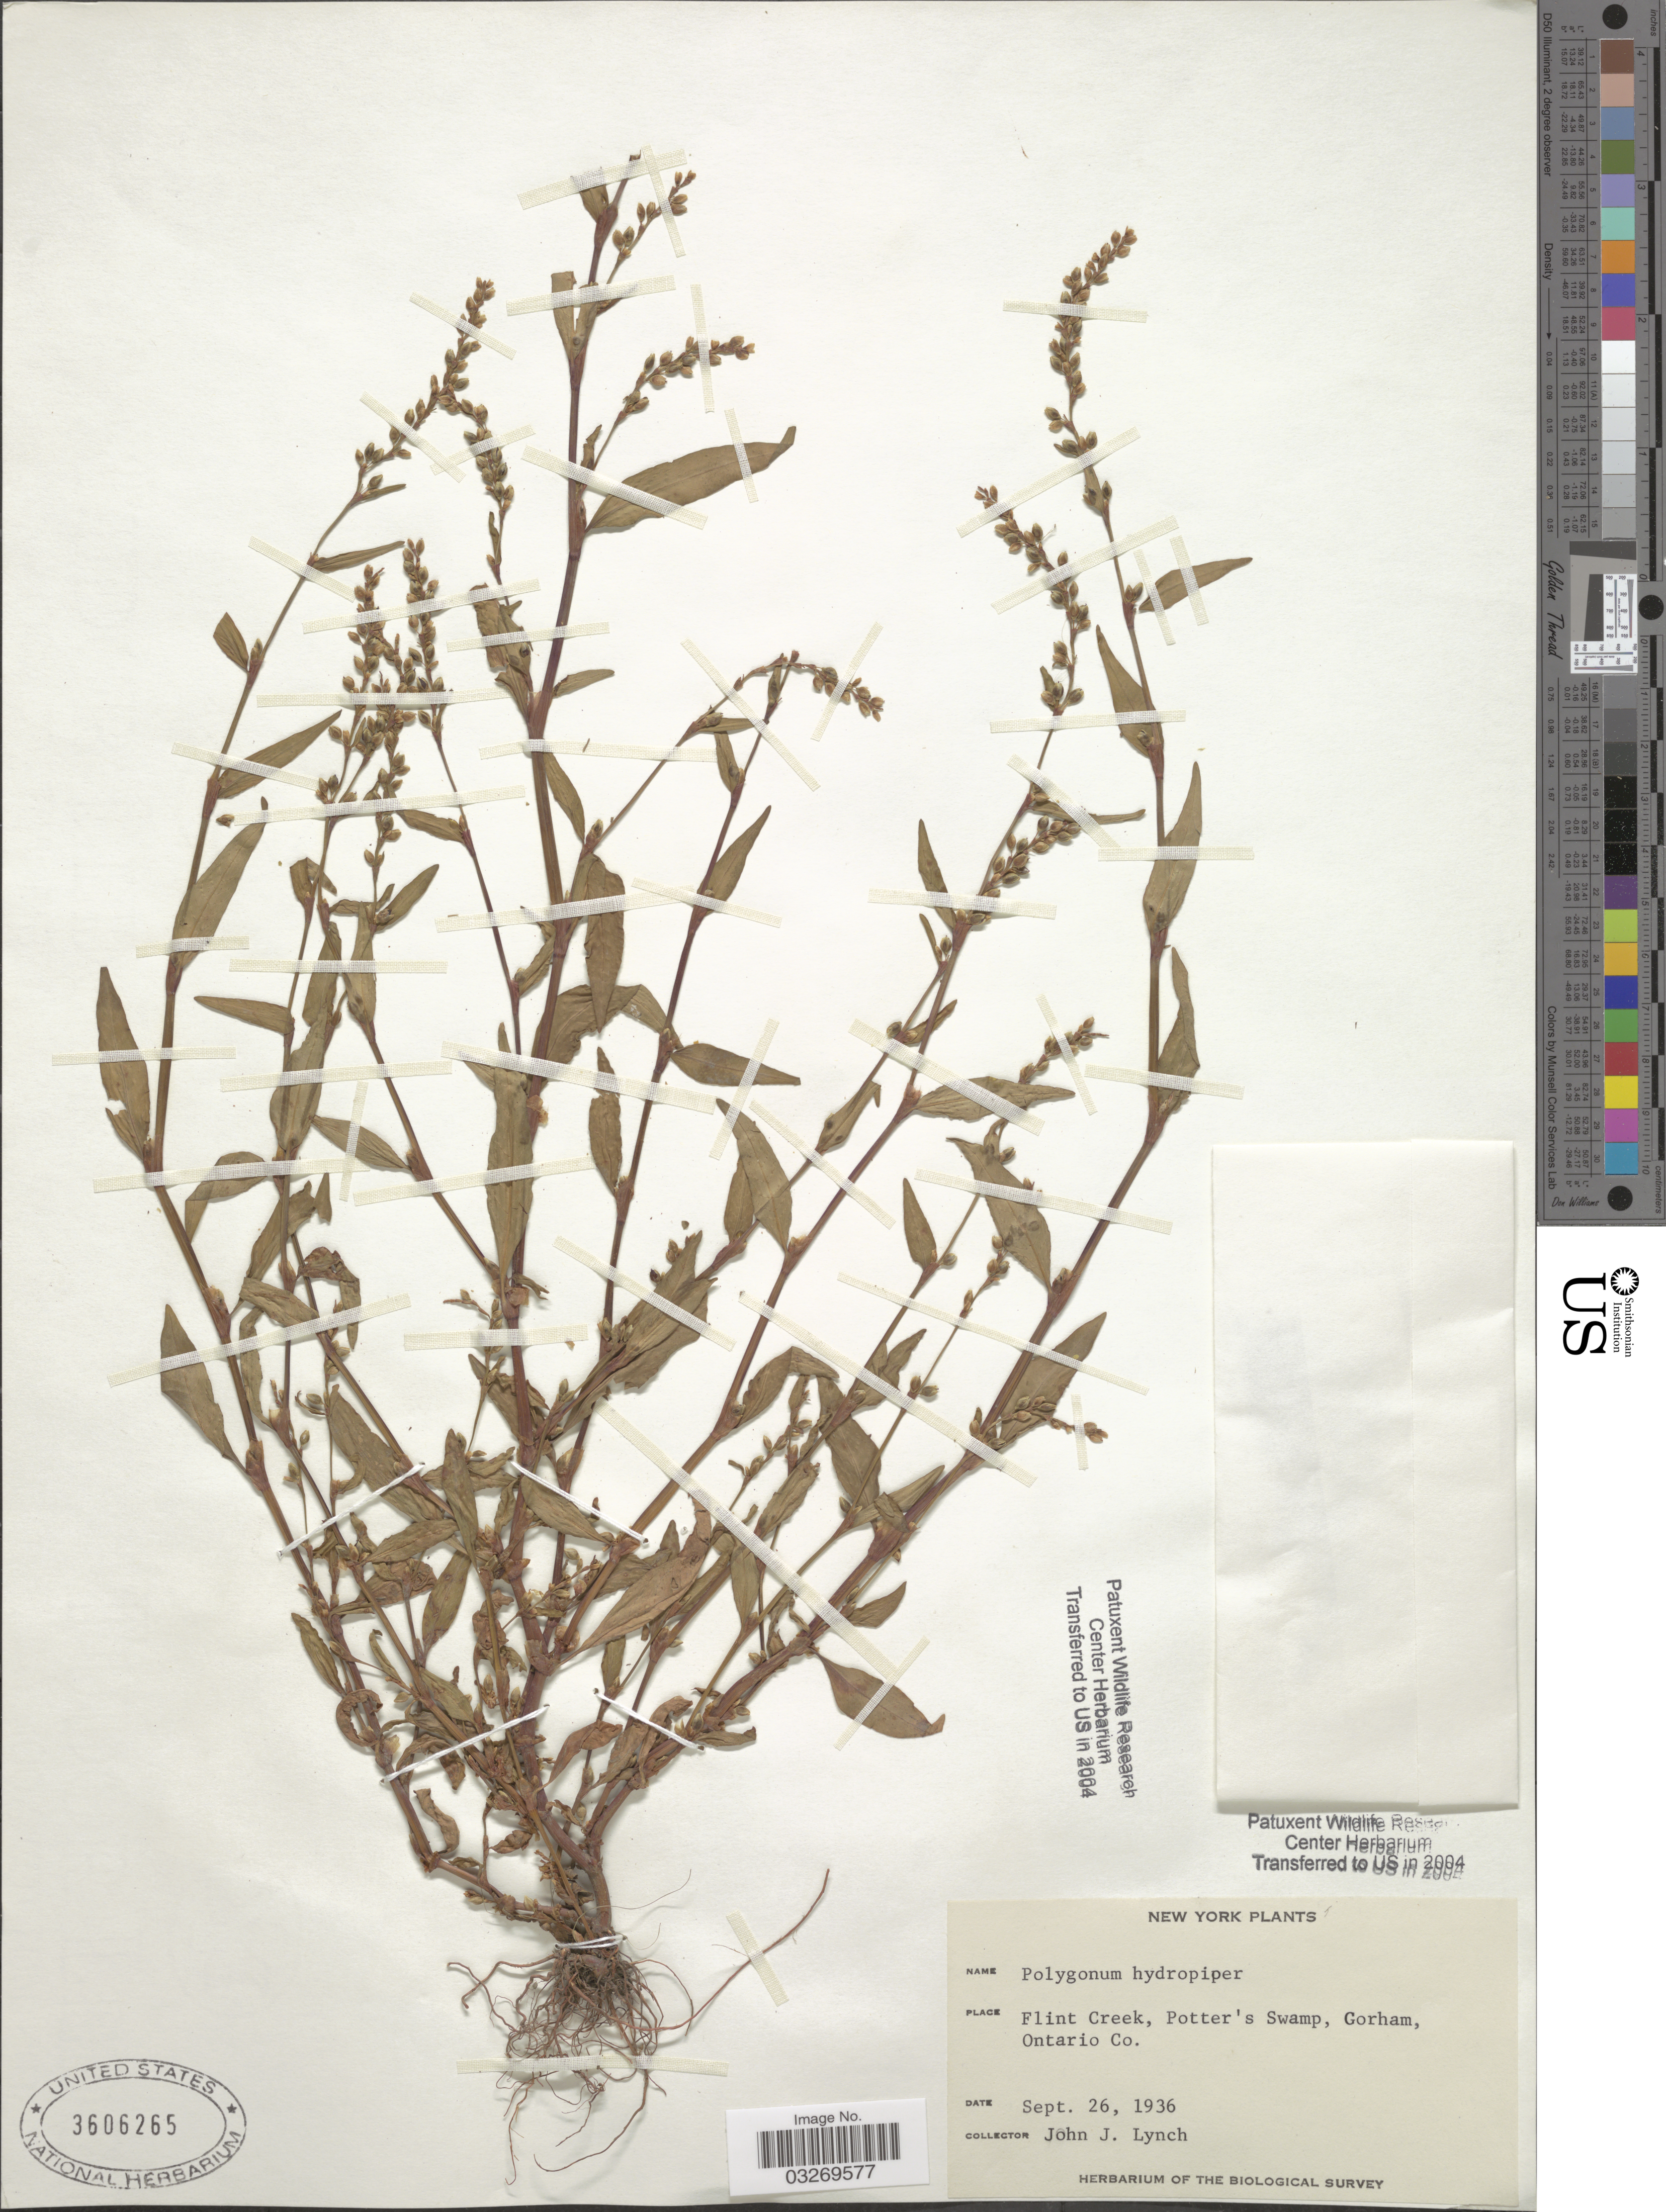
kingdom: Plantae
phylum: Tracheophyta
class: Magnoliopsida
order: Caryophyllales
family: Polygonaceae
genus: Persicaria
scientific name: Persicaria hydropiper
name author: (L.) Delarbre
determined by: Atha, D. E.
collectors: J. Lynch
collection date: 1936-09-26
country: United States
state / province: New York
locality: Flint Creek, Potter's Swamp, Gorham, Ontario Co.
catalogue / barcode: US 3606265